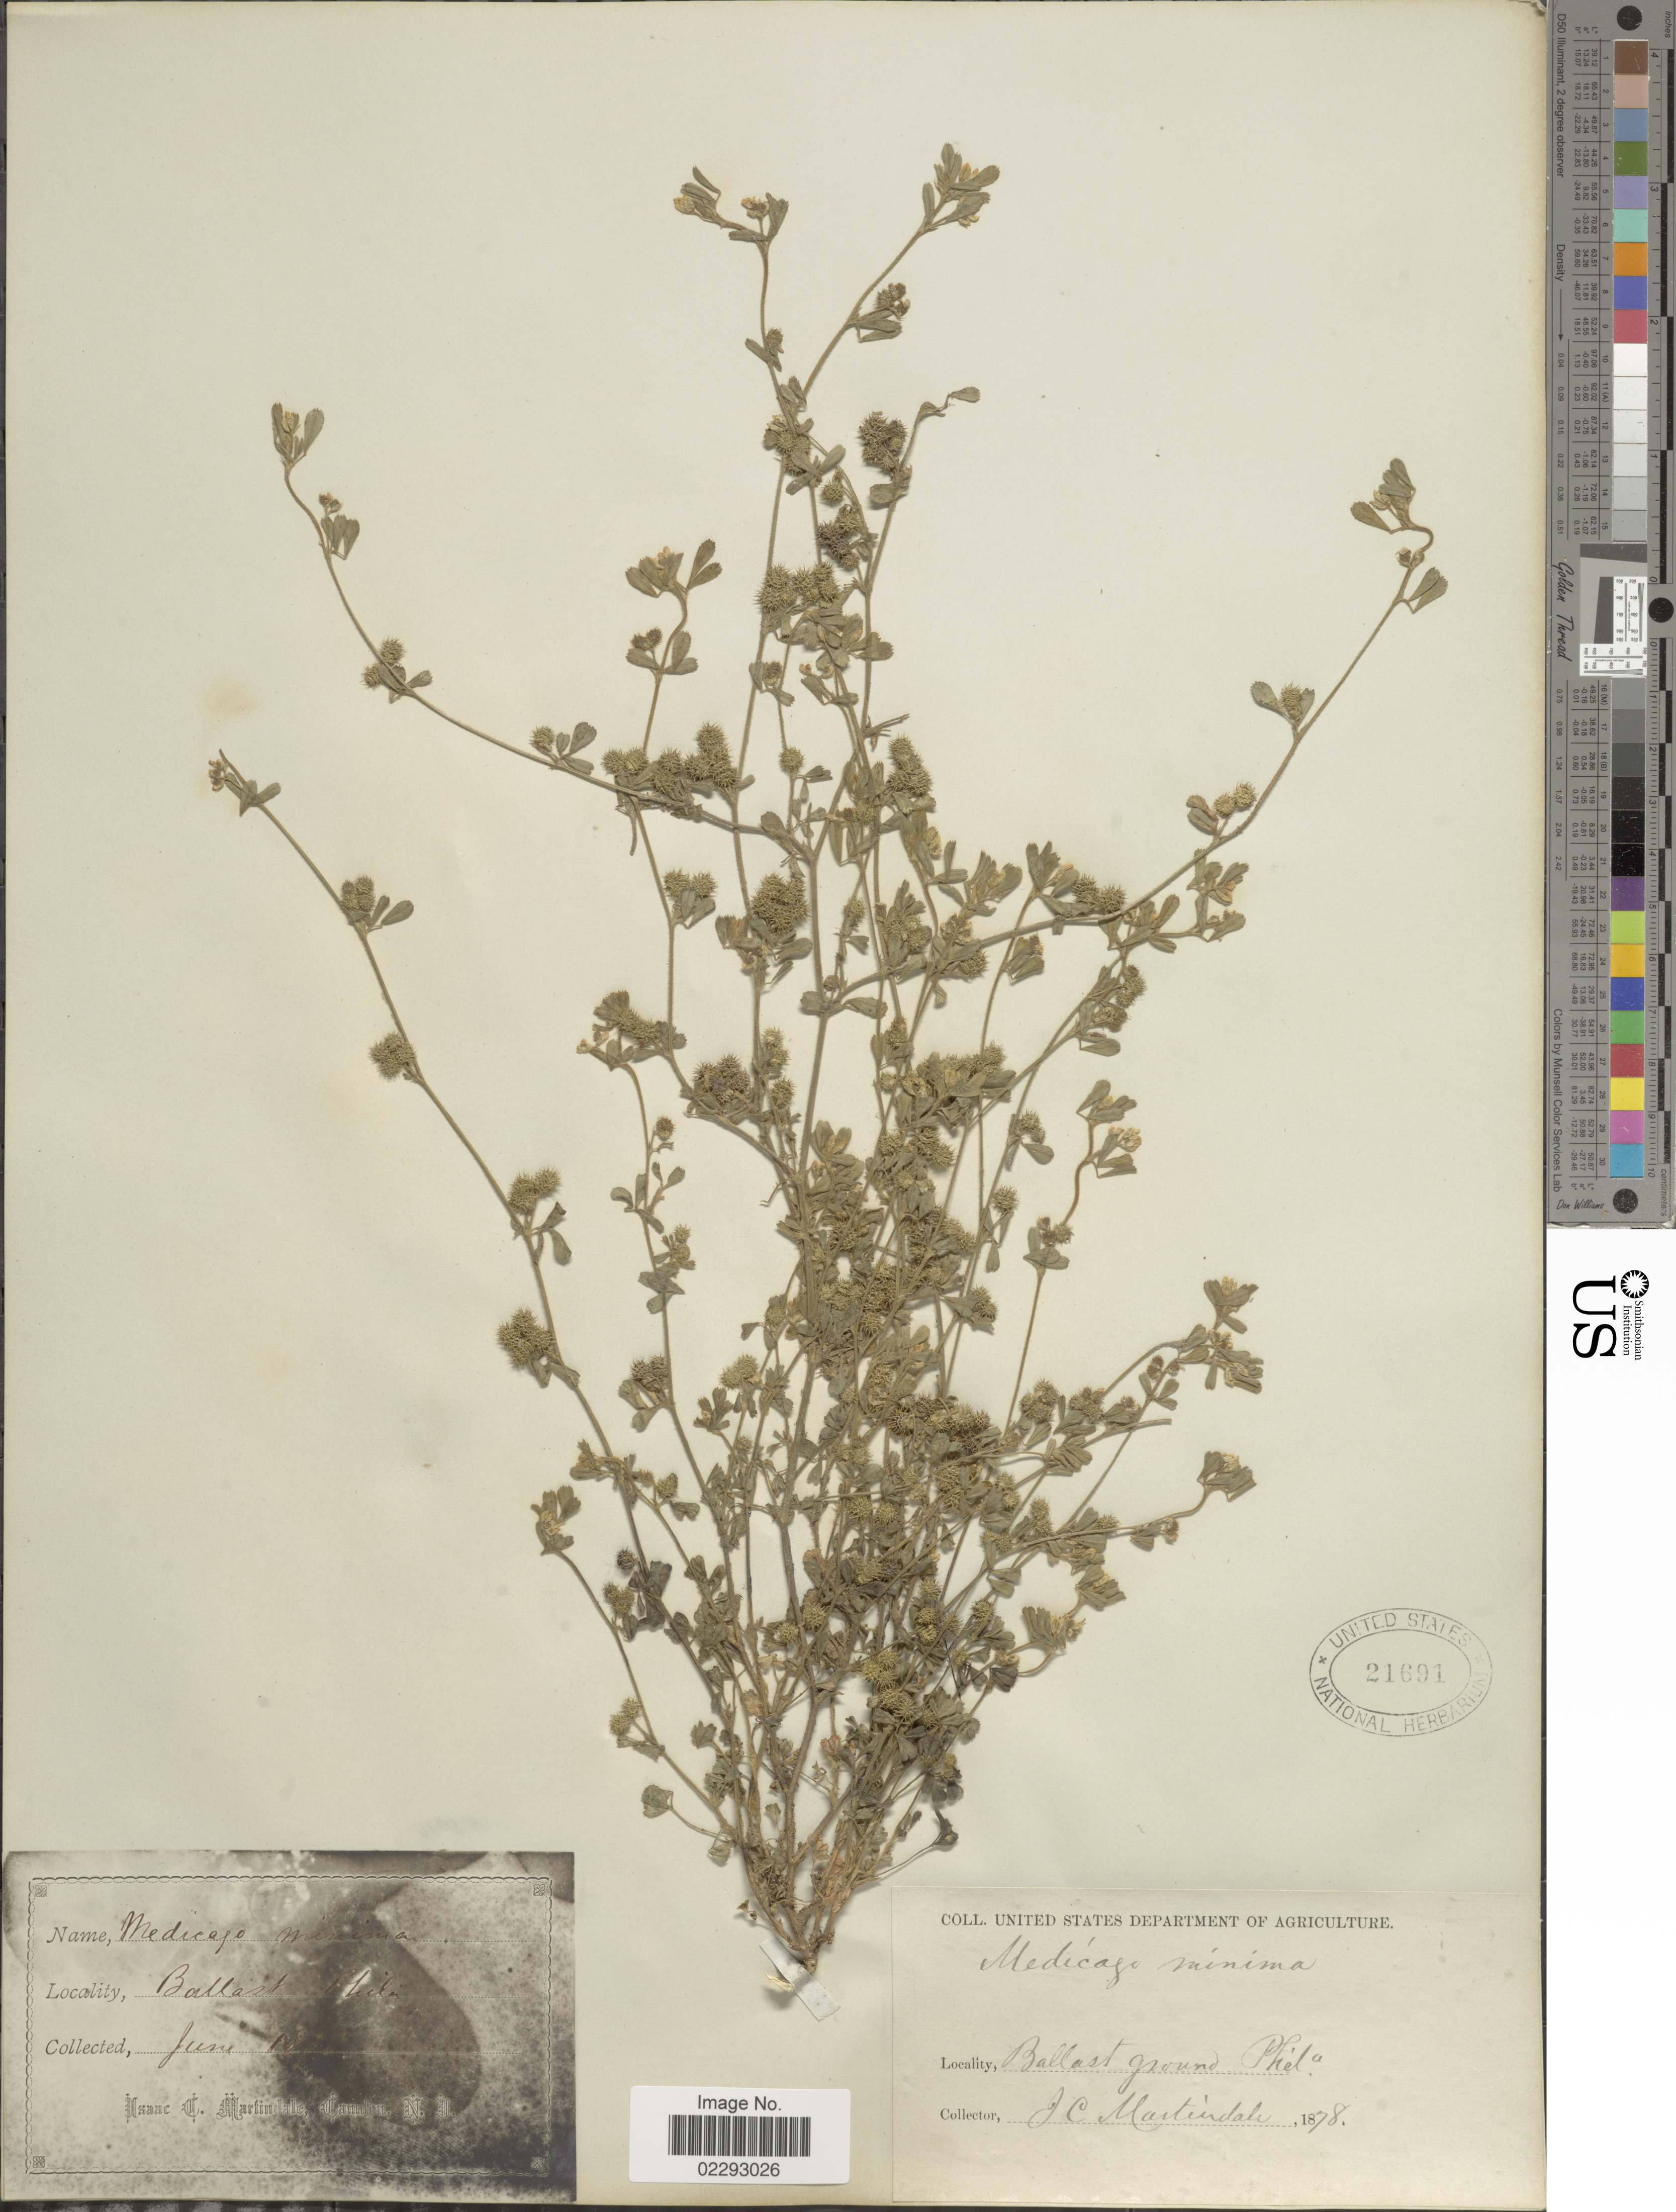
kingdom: Plantae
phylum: Tracheophyta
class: Magnoliopsida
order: Fabales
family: Fabaceae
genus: Medicago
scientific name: Medicago minima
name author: Lam.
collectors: J. Martindale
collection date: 1878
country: United States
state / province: Pennsylvania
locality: Ballast Ground Phila.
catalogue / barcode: US 21691